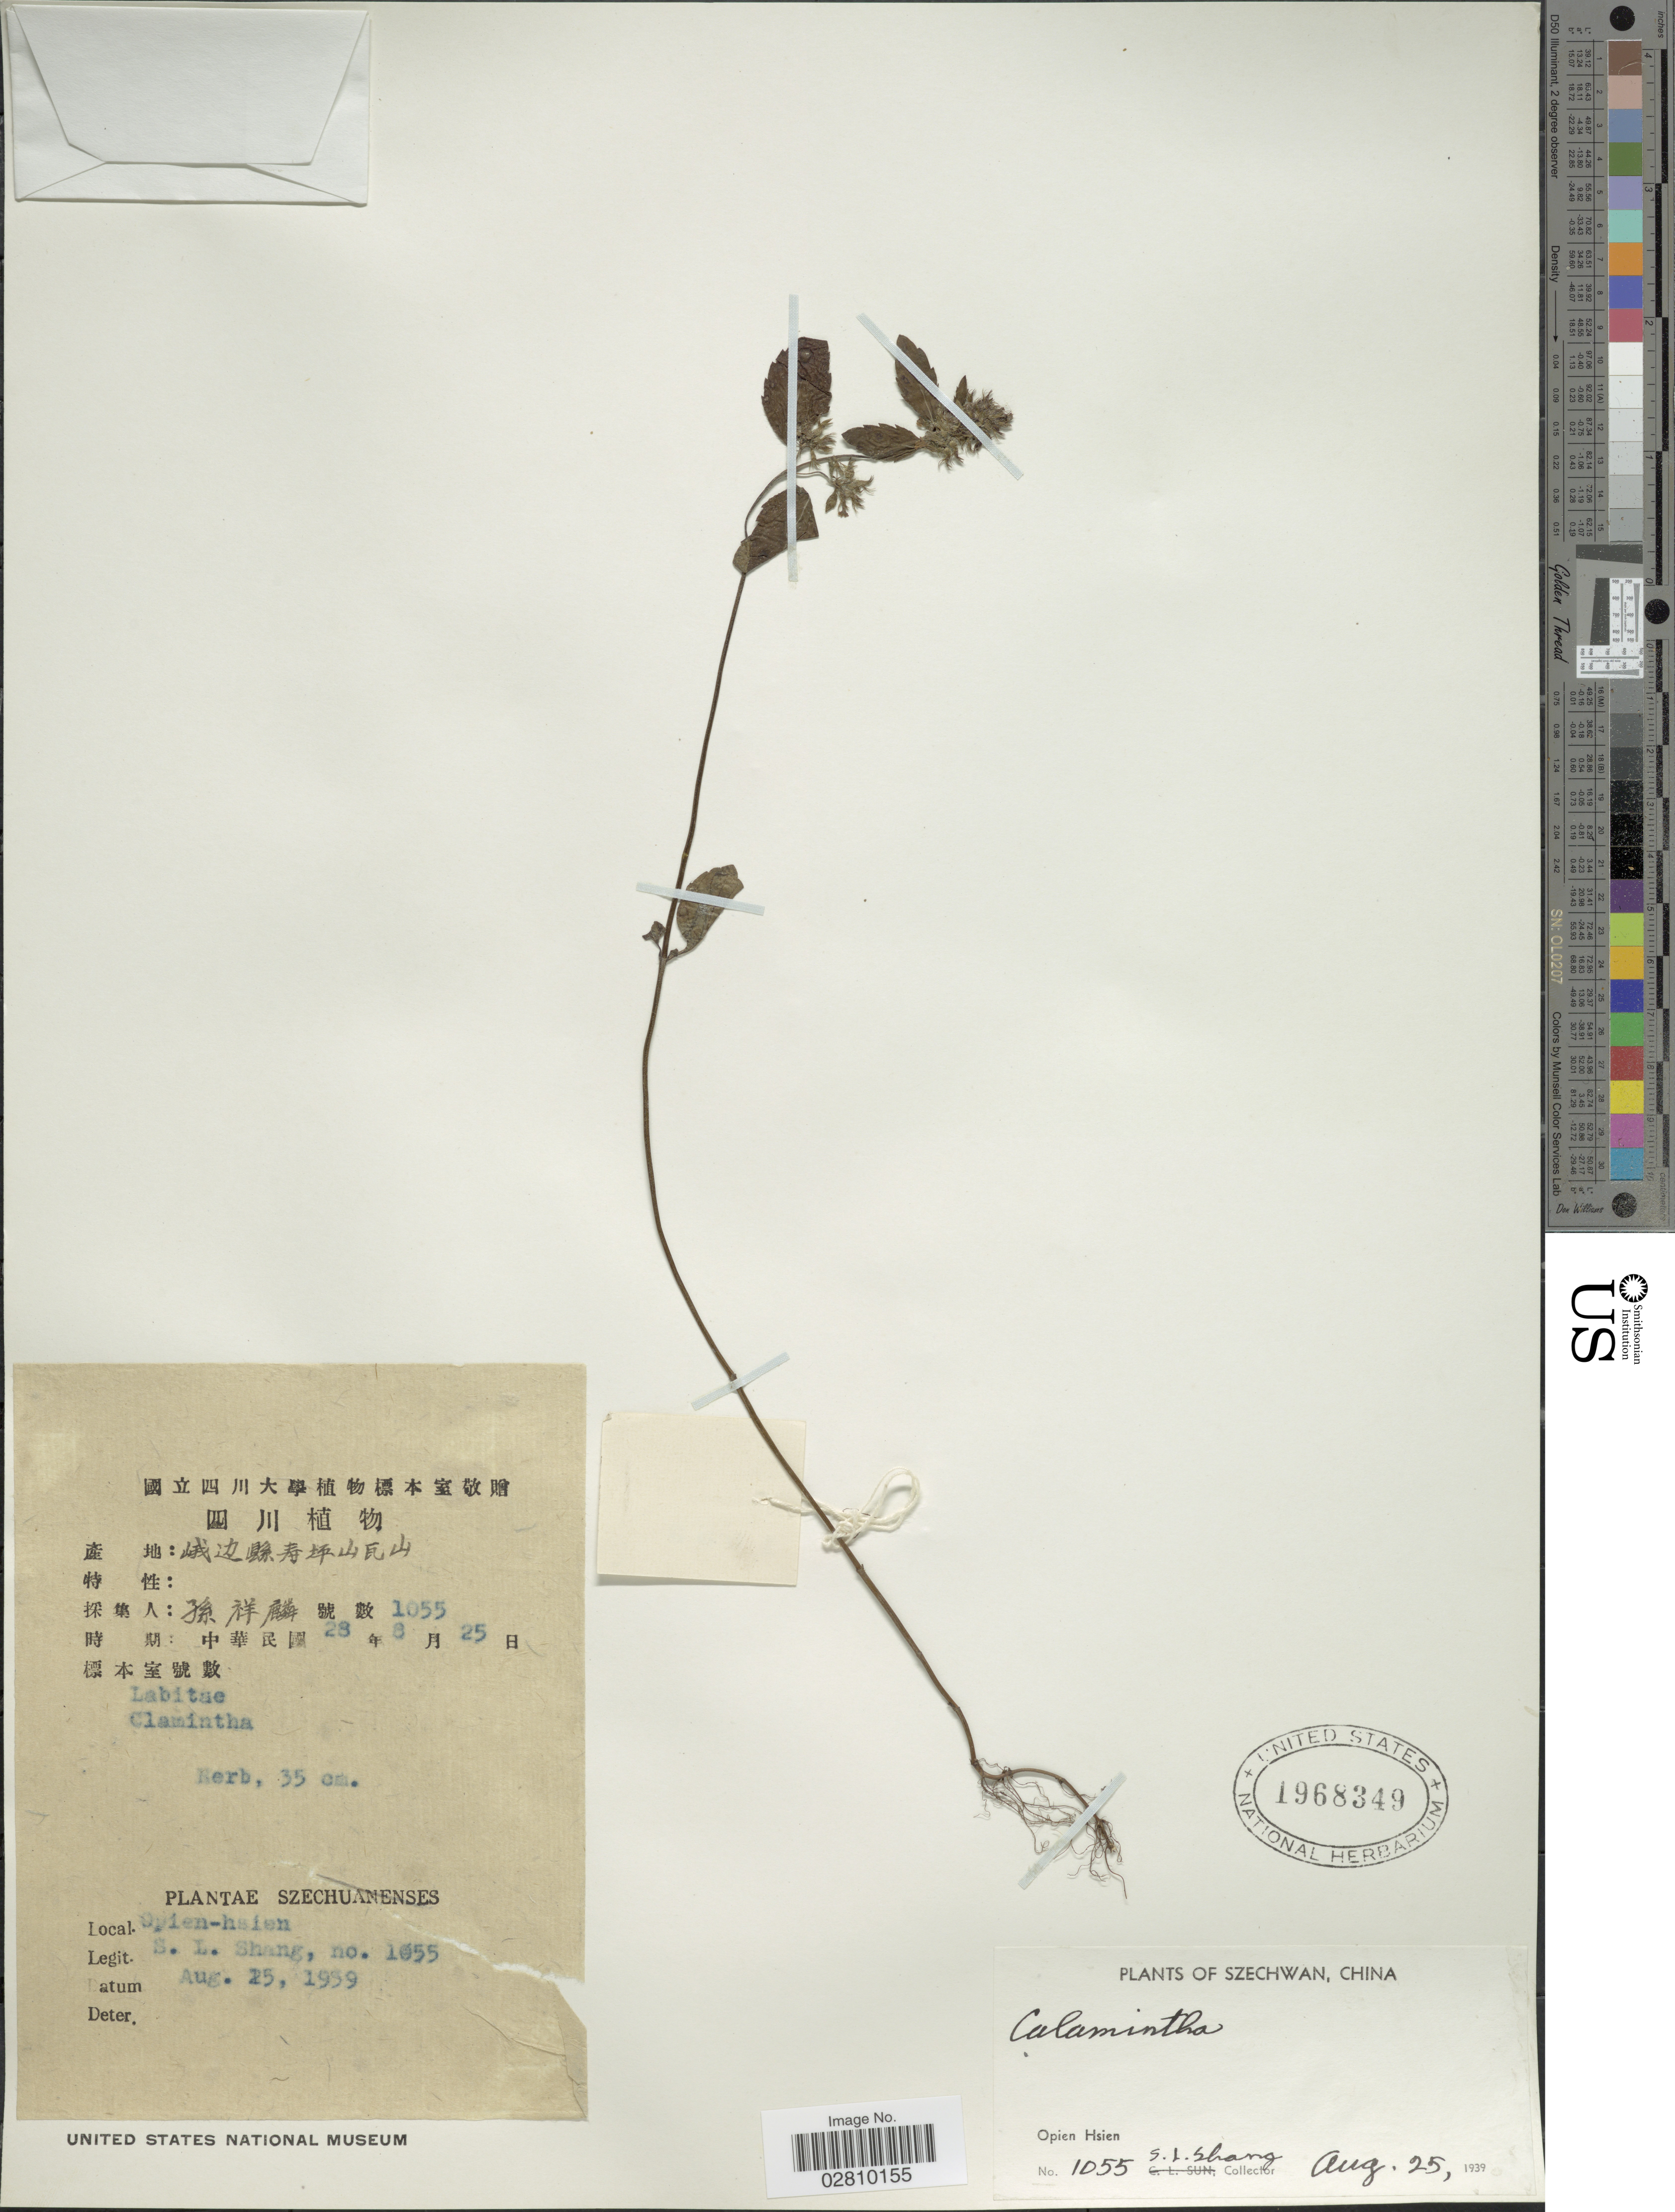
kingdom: Plantae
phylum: Tracheophyta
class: Magnoliopsida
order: Lamiales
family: Lamiaceae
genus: Calamintha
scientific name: Calamintha sp.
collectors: S. Shang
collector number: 1055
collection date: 1939-08-25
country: China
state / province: Sichuan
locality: Szechwan. Opien Hsien.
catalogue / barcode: US 1968349